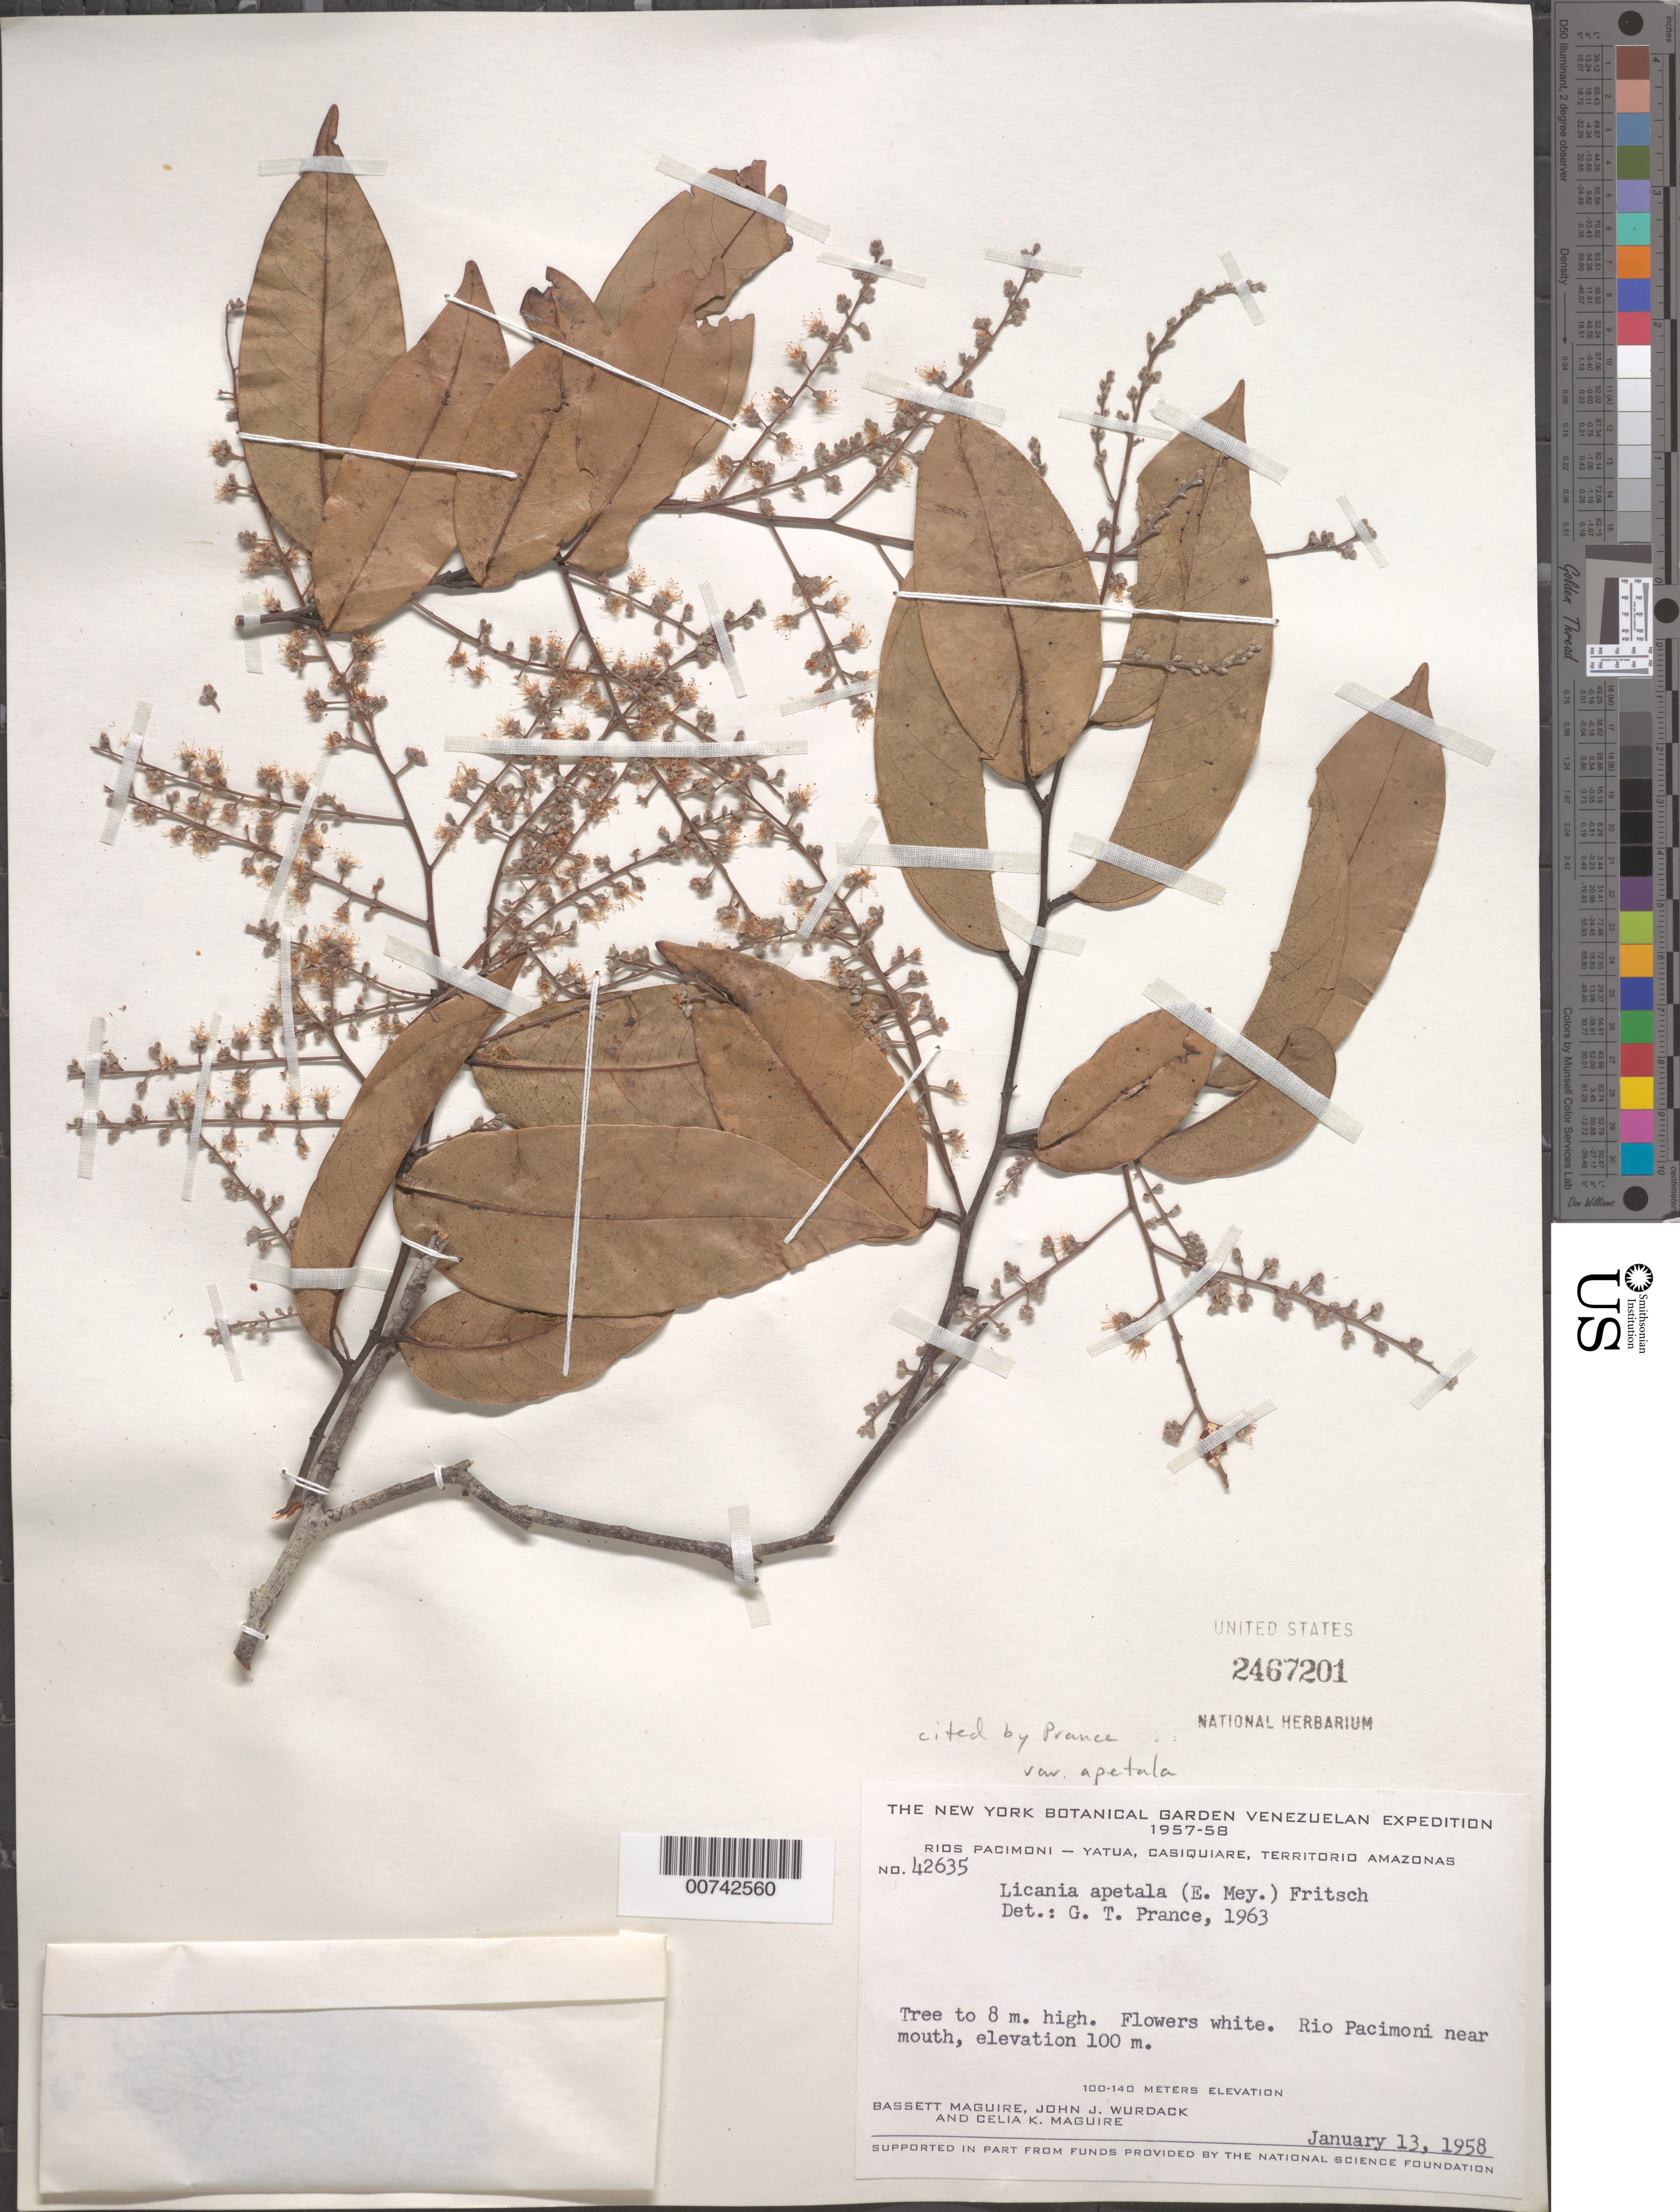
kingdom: Plantae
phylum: Tracheophyta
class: Magnoliopsida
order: Malpighiales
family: Chrysobalanaceae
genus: Leptobalanus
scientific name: Leptobalanus apetalus var. apetalus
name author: (E. Mey.) Sothers & Prance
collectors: B. Maguire, J. J. Wurdack & C. K. Maguire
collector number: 42635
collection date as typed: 13-Jan-58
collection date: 1958-01-13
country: Venezuela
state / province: Amazonas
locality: Río Pacimoni, near mouth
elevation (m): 100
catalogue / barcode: US 2467201